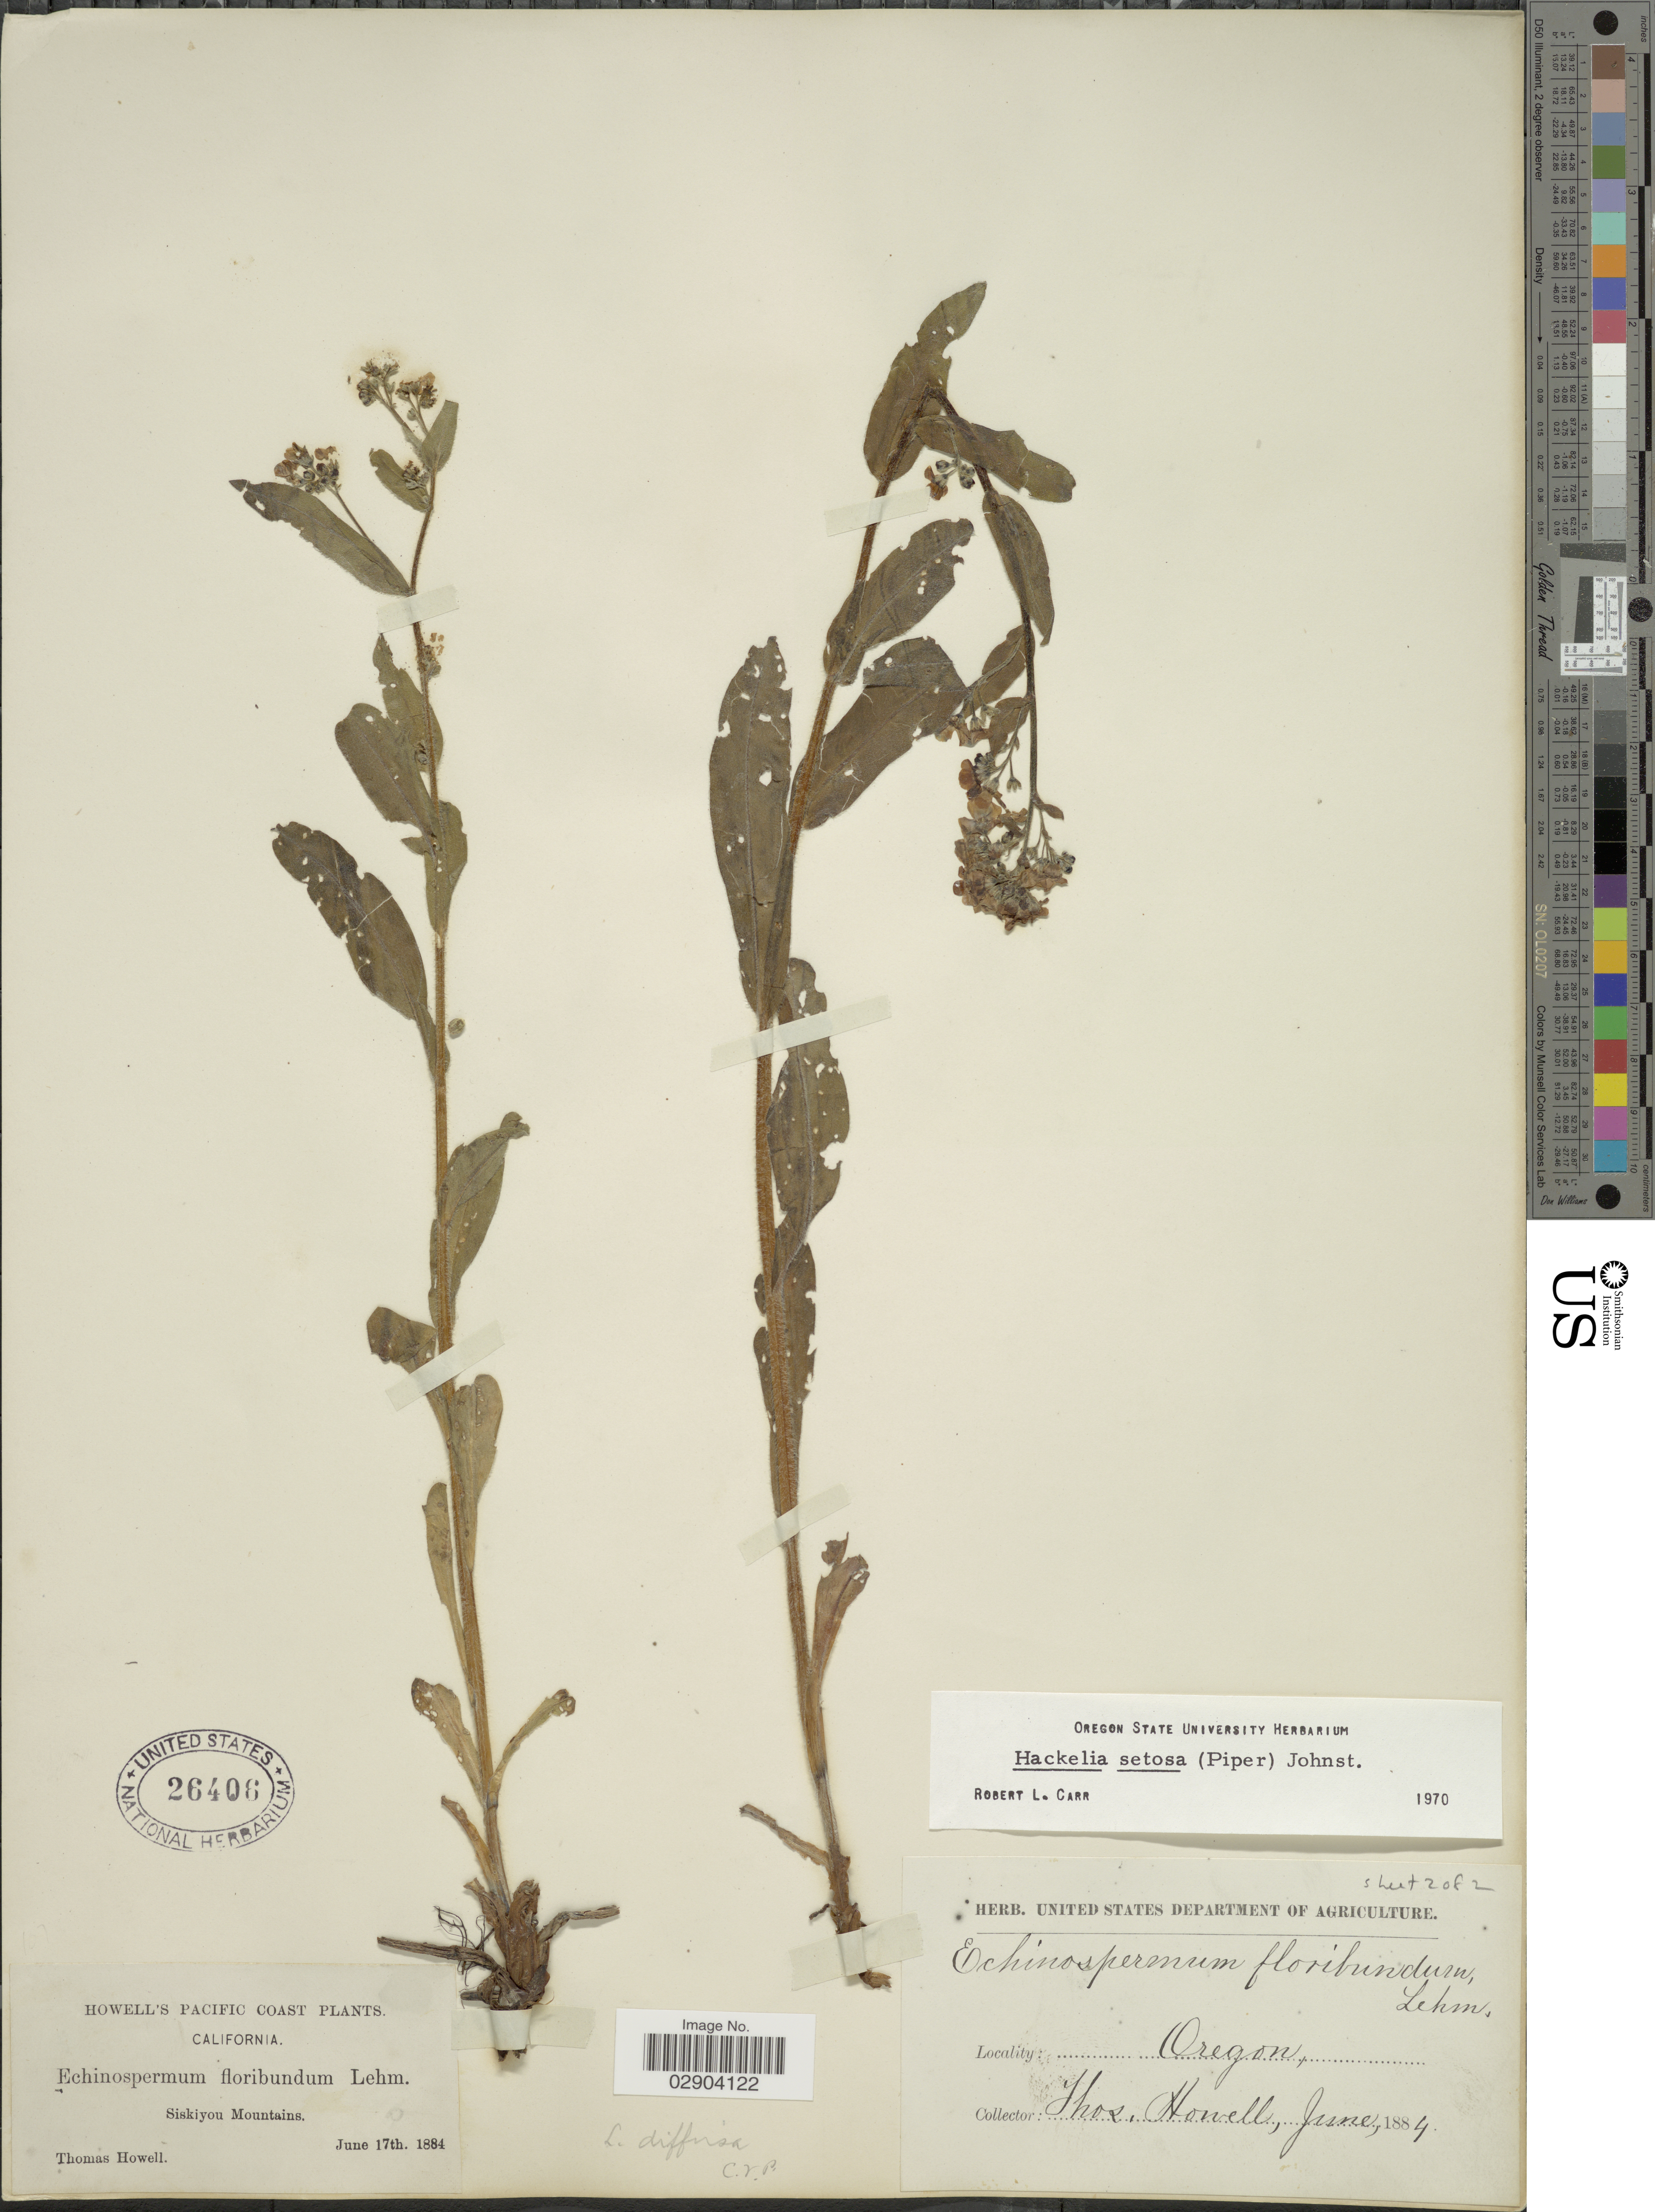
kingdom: Plantae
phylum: Tracheophyta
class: Magnoliopsida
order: Boraginales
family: Boraginaceae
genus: Hackelia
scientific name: Hackelia setosa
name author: I.M. Johnst.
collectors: T. Howell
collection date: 1884-06-17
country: United States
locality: Pacific Coast. California. Siskiyou Mountains. Oregon.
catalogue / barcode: US 26406